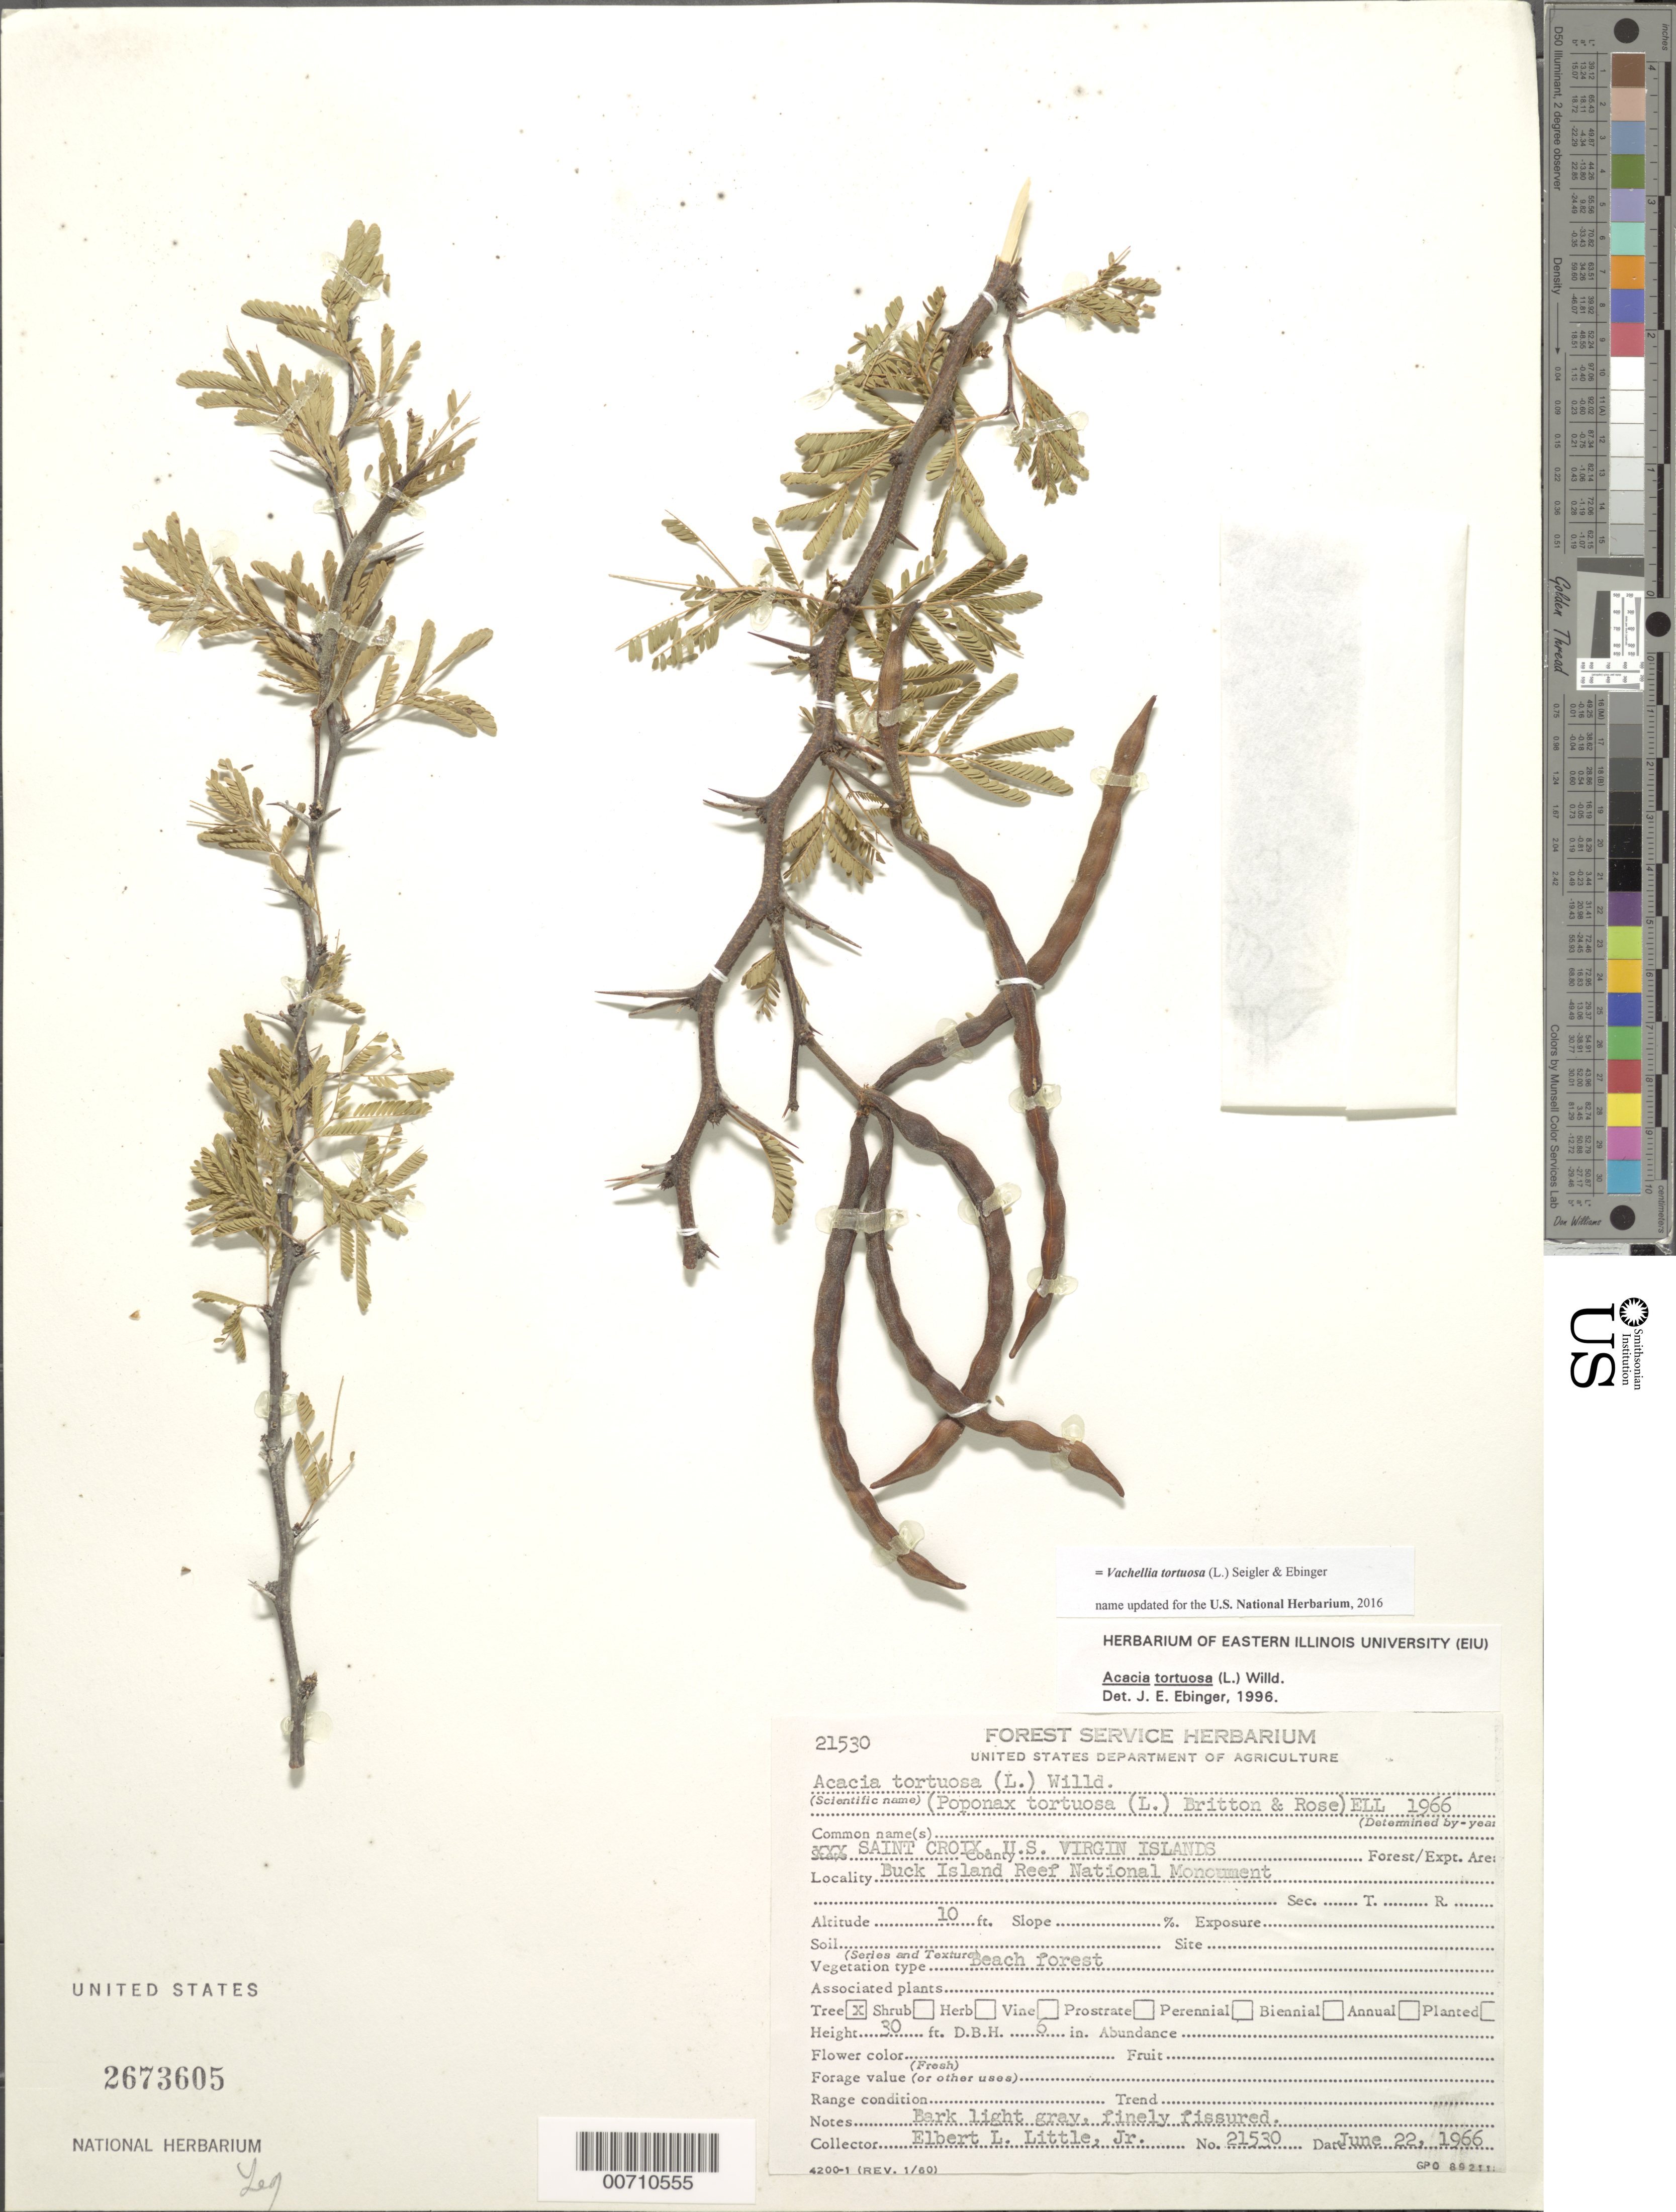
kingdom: Plantae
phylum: Tracheophyta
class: Magnoliopsida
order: Fabales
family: Fabaceae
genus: Vachellia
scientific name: Vachellia tortuosa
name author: (L.) Seigler & Ebinger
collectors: E. L. Little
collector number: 21530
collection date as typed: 22 Jun 1966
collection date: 1966-06-22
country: U.S. Virgin Islands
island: Buck Island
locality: Buck Island Reef Natl. Monument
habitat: Beach forest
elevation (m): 3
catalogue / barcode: US 2673605